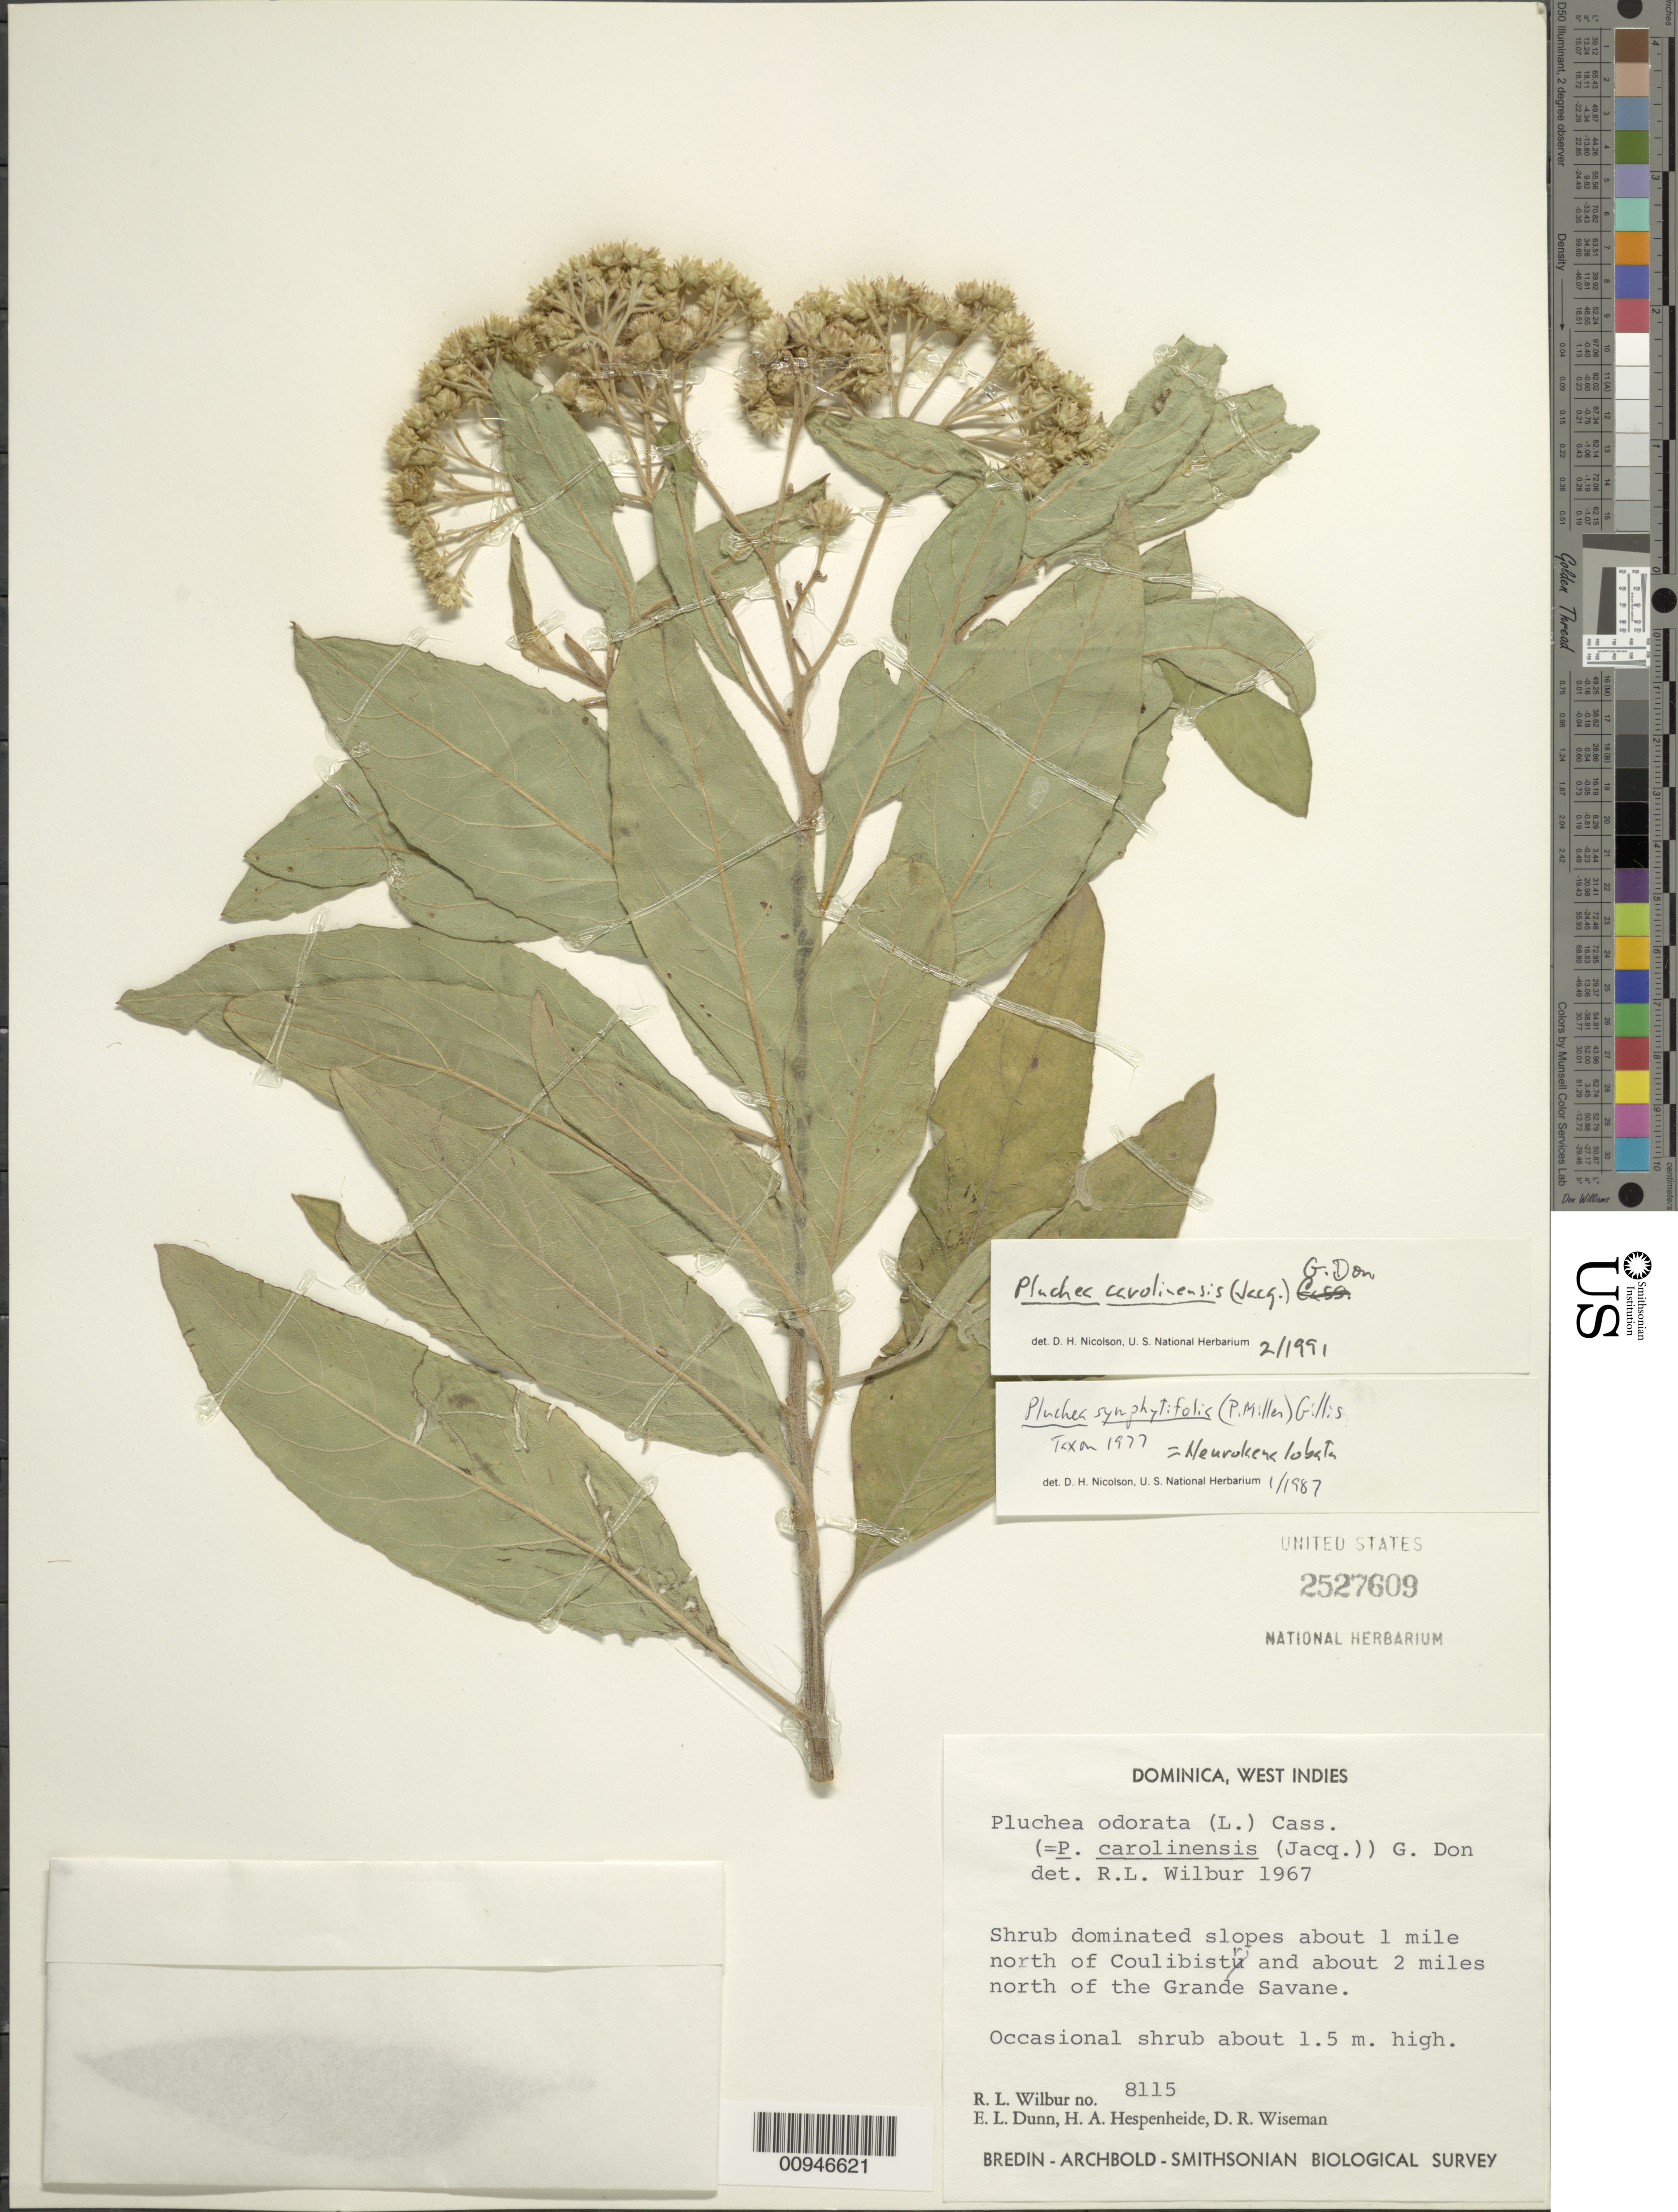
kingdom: Plantae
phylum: Tracheophyta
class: Magnoliopsida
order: Asterales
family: Asteraceae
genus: Pluchea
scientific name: Pluchea carolinensis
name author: (Jacq.) D. Don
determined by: Nicolson, Dan H.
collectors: R. L. Wilbur, E. Dunn, H. A. Hespenheide & D. R. Wiseman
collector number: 8115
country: Dominica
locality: About 1 mile N of Coulibistri and about 2 m N of the Grande Savanne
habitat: Shrub dominated slopes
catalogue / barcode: US 2527609